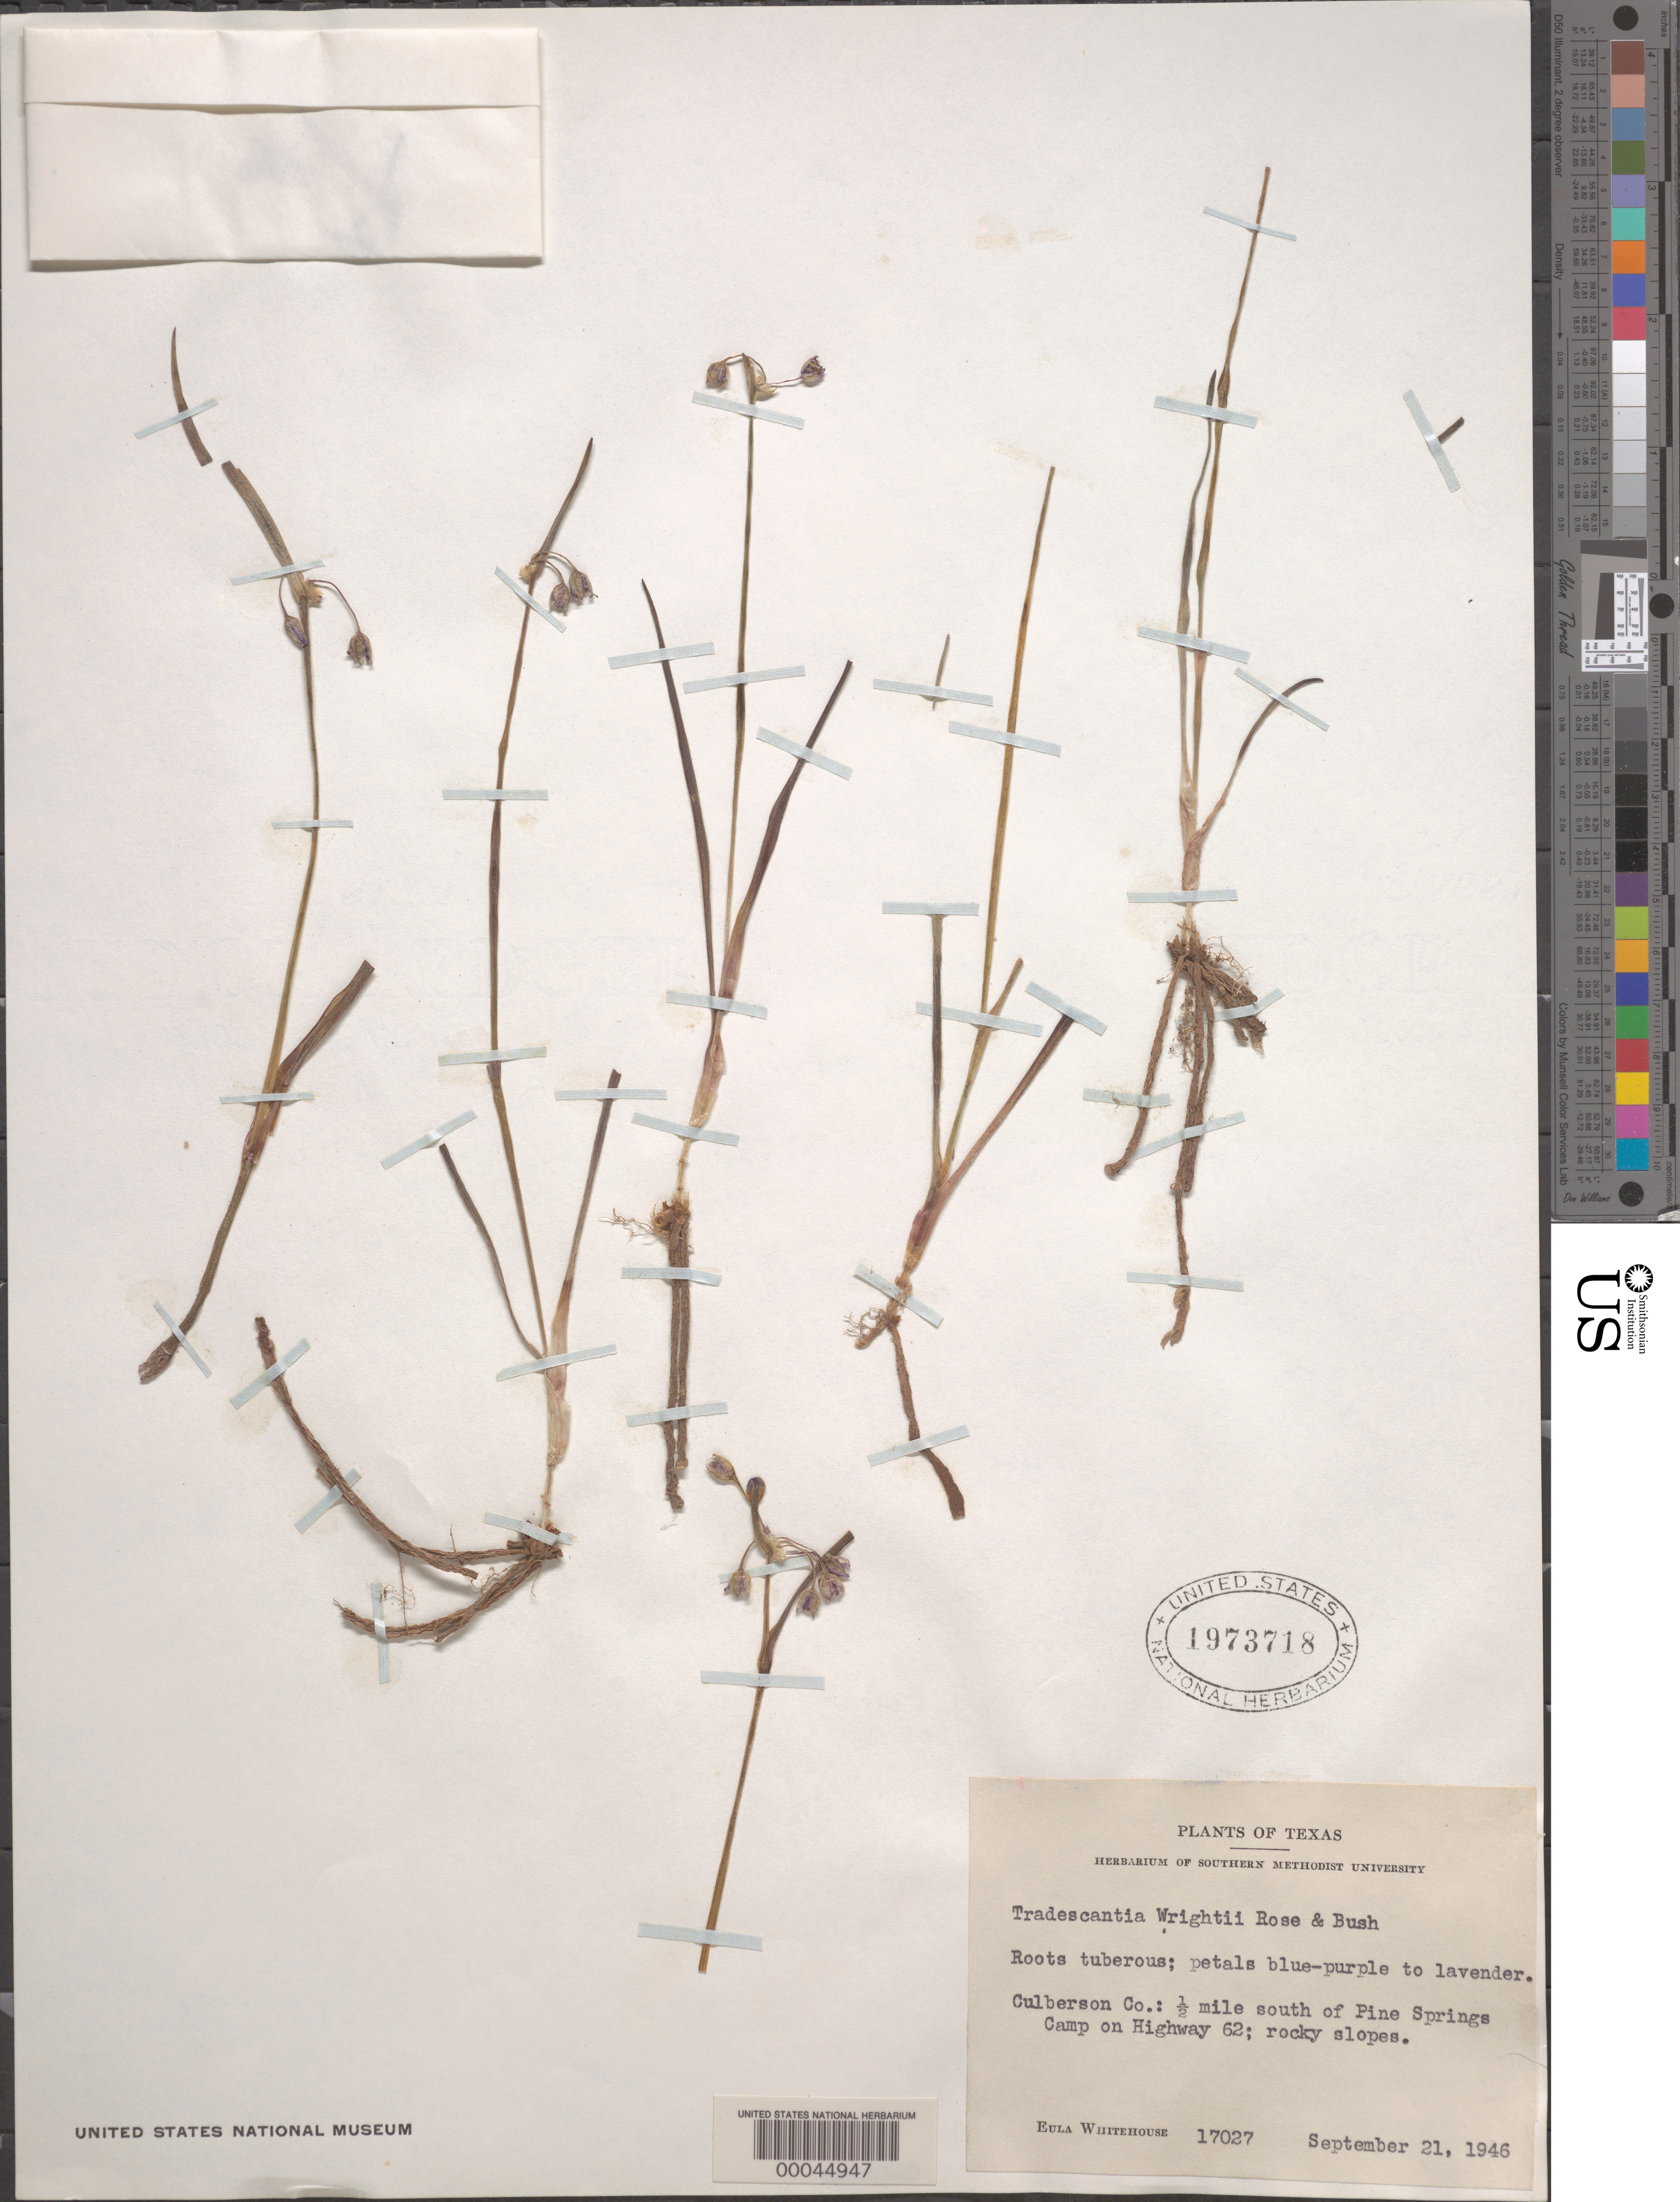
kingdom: Plantae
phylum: Tracheophyta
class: Liliopsida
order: Commelinales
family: Commelinaceae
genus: Tradescantia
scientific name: Tradescantia wrightii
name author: Rose & Bush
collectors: E. Whitehouse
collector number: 17027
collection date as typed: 21 Sep 1946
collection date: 1946-09-21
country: United States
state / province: Texas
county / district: Culberson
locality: S of pine springs camp, hwy 62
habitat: Rocky slopes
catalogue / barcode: US 1973718